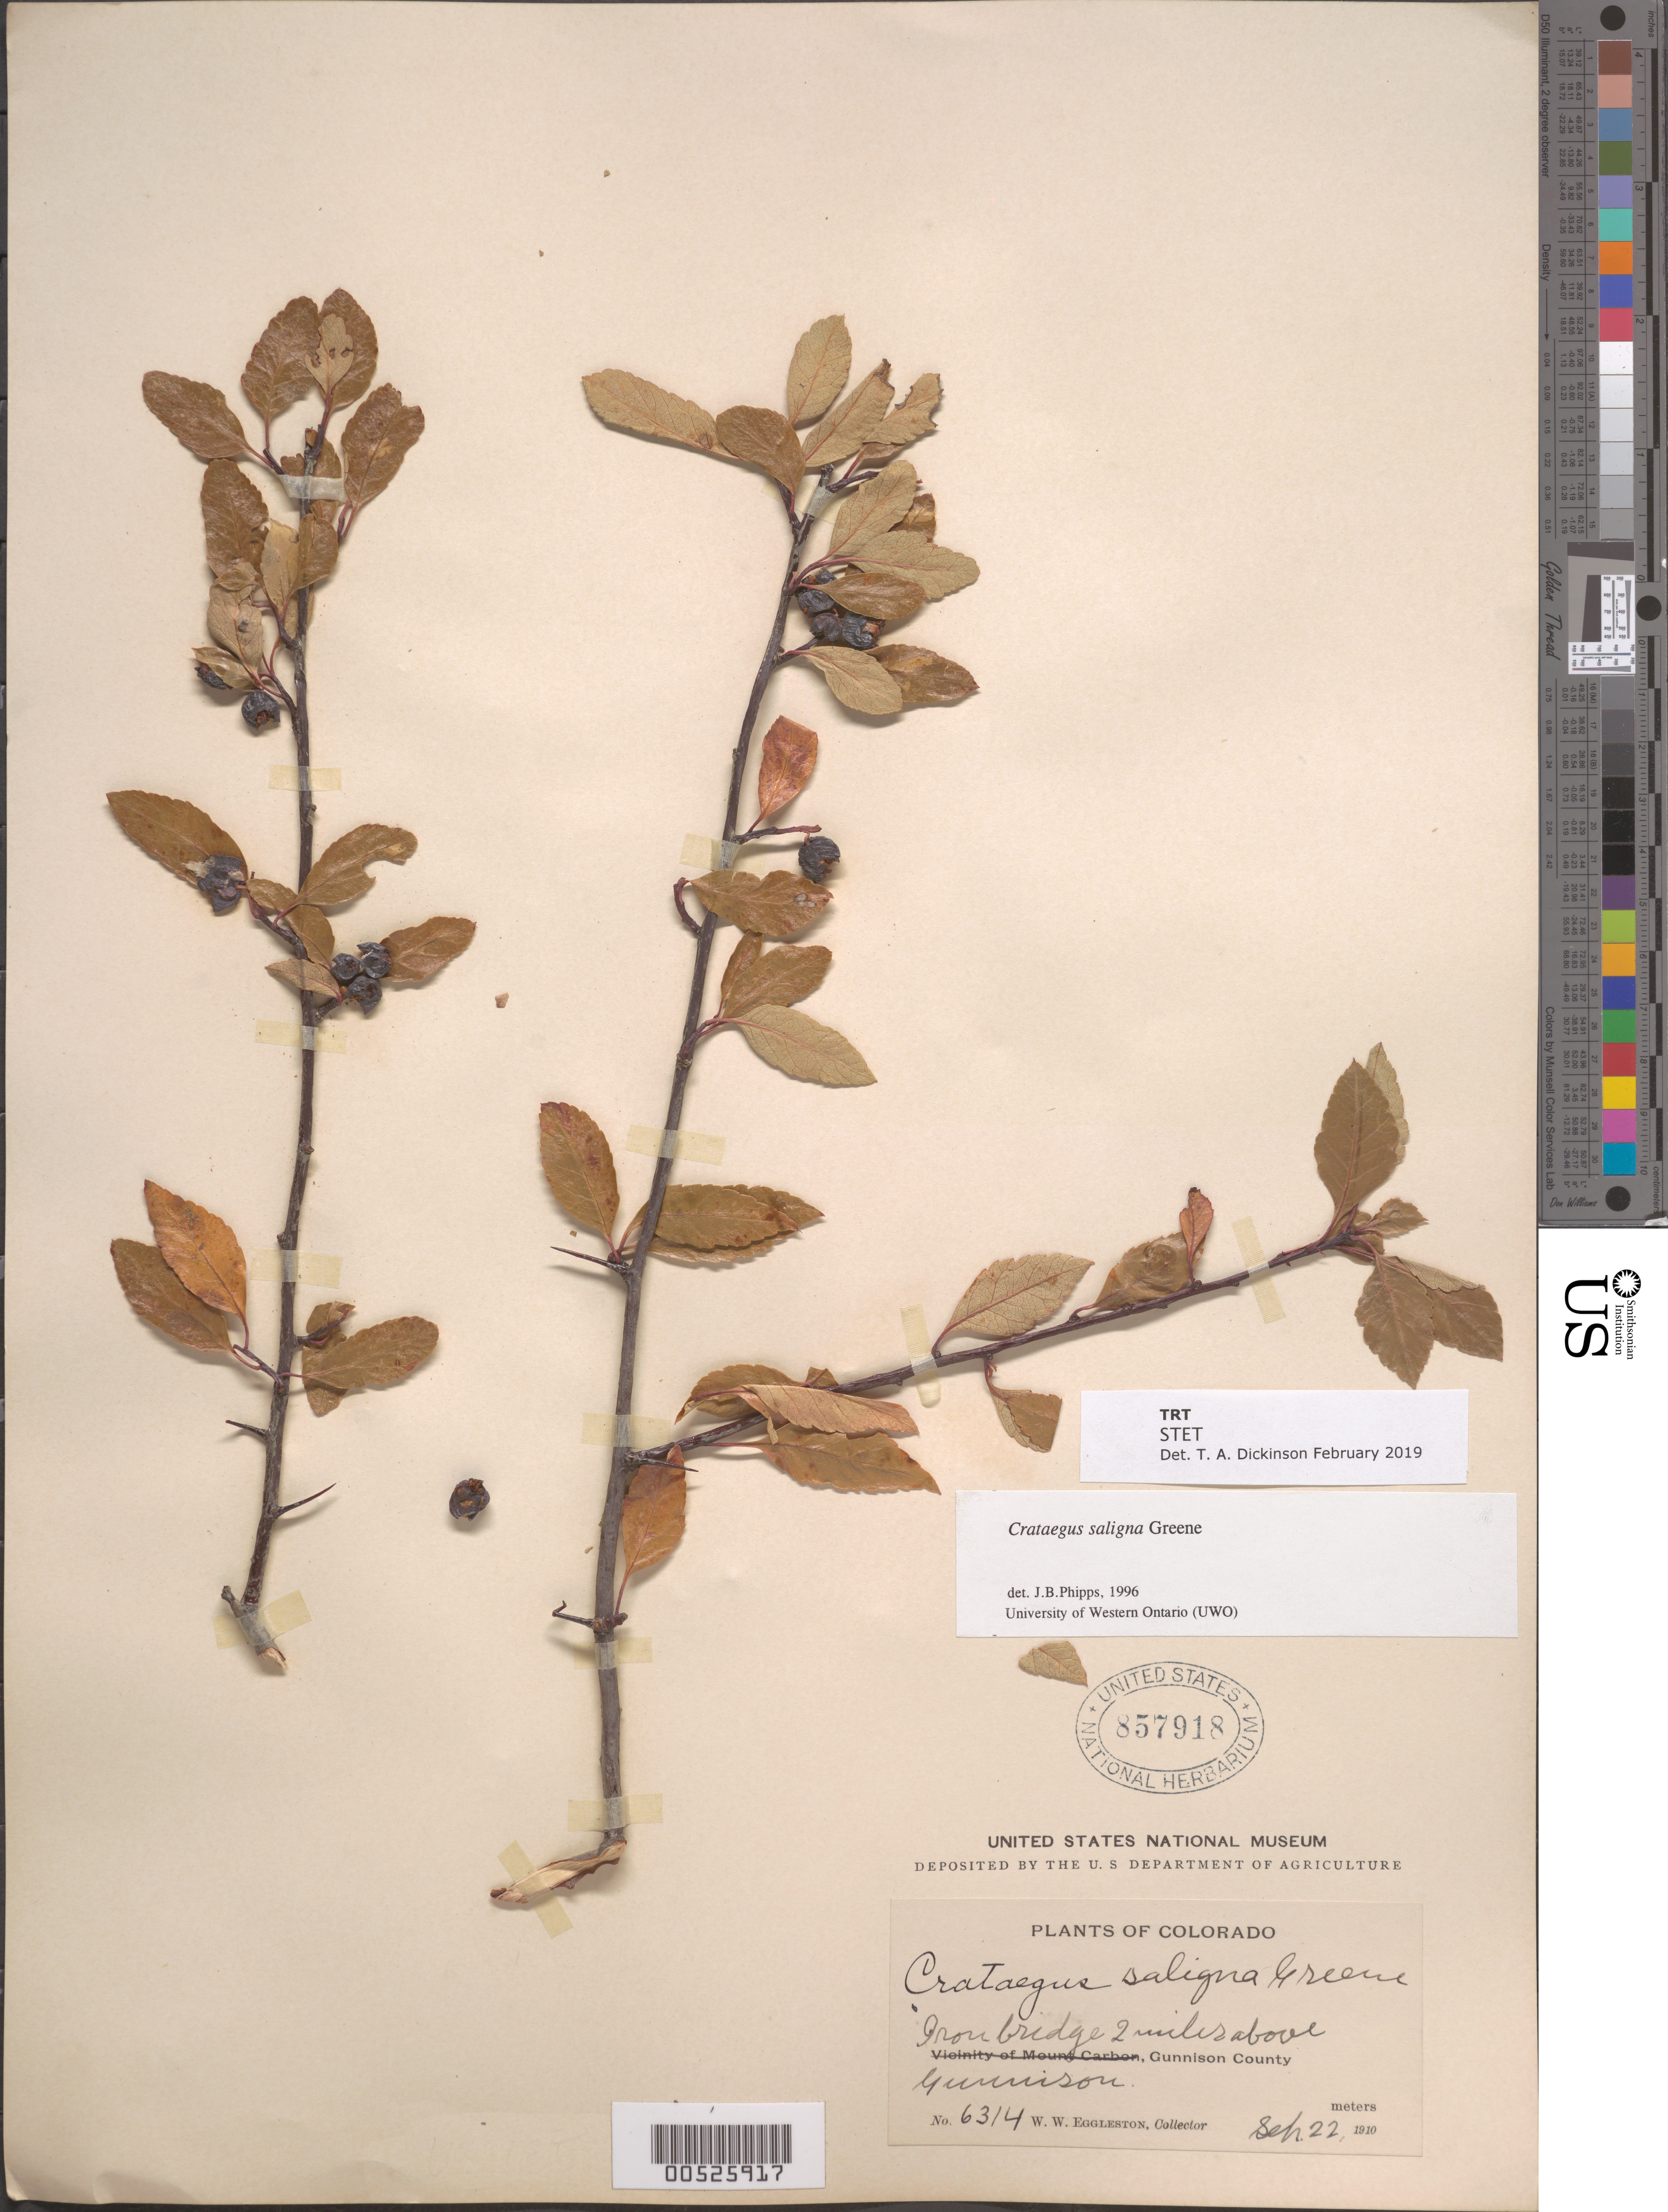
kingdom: Plantae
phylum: Tracheophyta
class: Magnoliopsida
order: Rosales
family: Rosaceae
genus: Crataegus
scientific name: Crataegus saligna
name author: Greene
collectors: W. W. Eggleston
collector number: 6314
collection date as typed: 22 Sep 1910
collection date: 1910-09-22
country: United States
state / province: Colorado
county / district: Gunnison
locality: Iron bridge 2 mi. above Gunnison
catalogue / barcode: US 857918